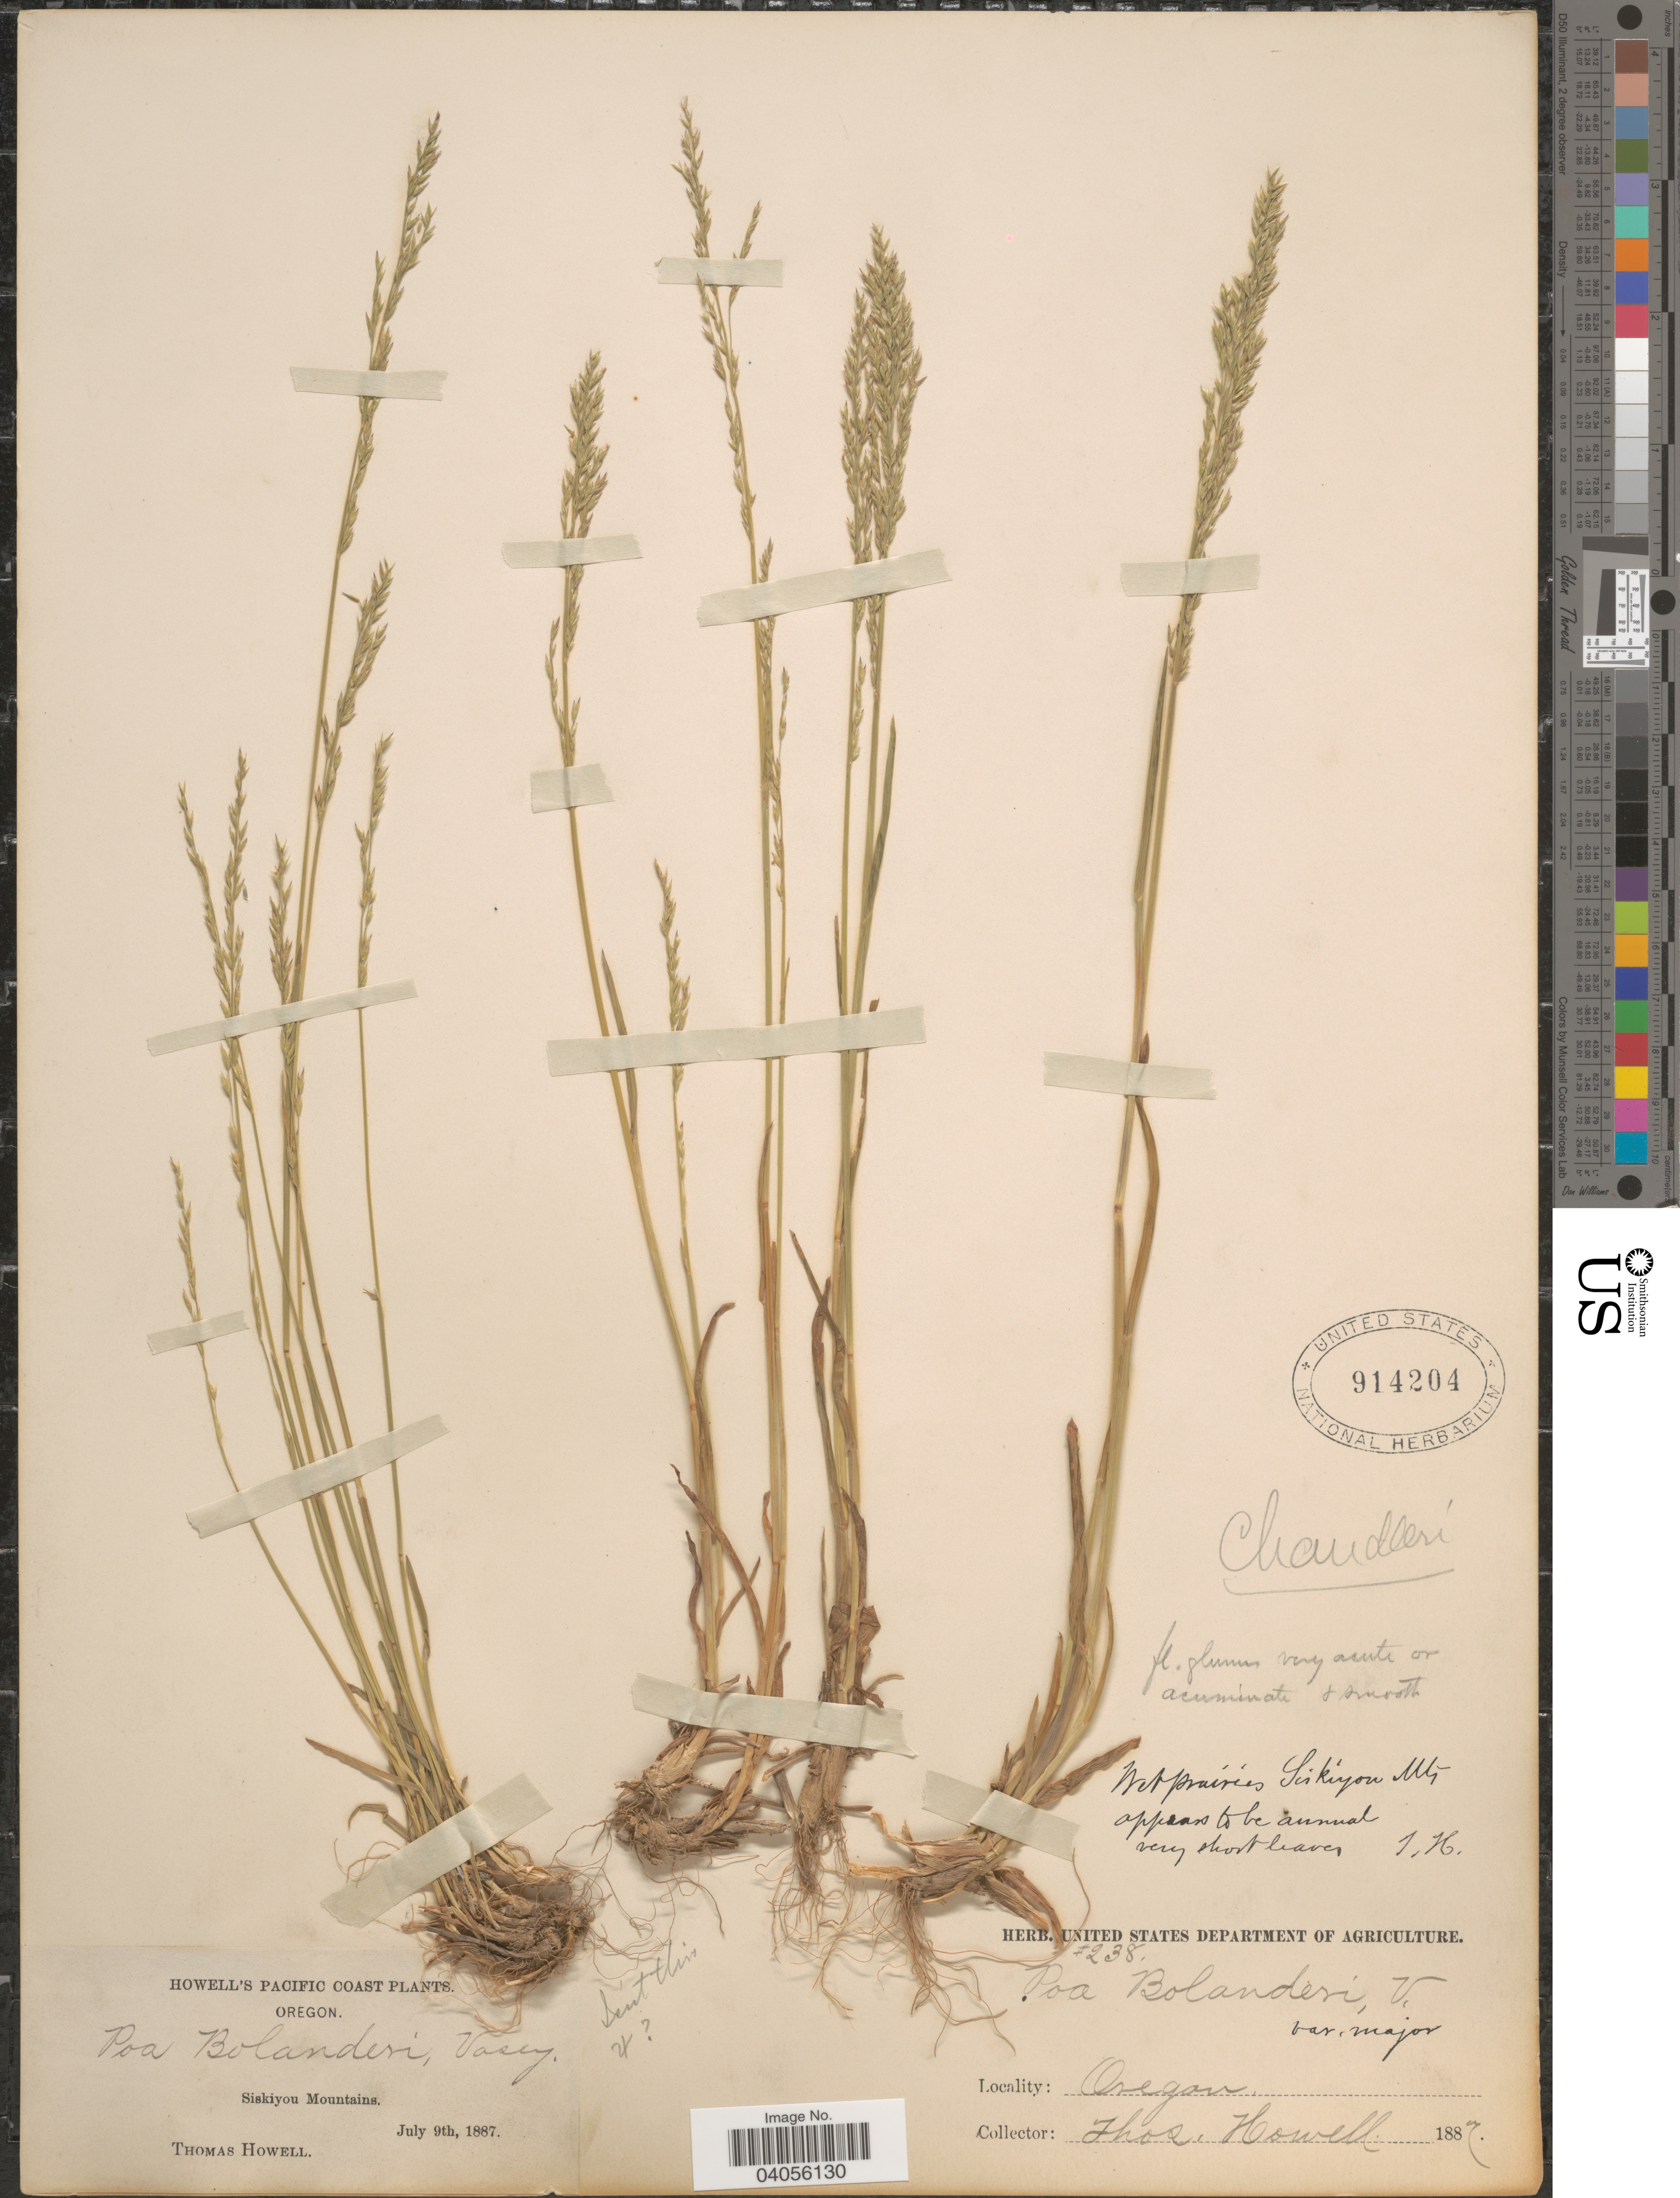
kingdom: Plantae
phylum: Tracheophyta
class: Liliopsida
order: Poales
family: Poaceae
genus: Poa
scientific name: Poa bolanderi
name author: Vasey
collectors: T. Howell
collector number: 238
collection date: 1887-07-09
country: United States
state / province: Oregon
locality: Pacific Coast.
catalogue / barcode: US 914204